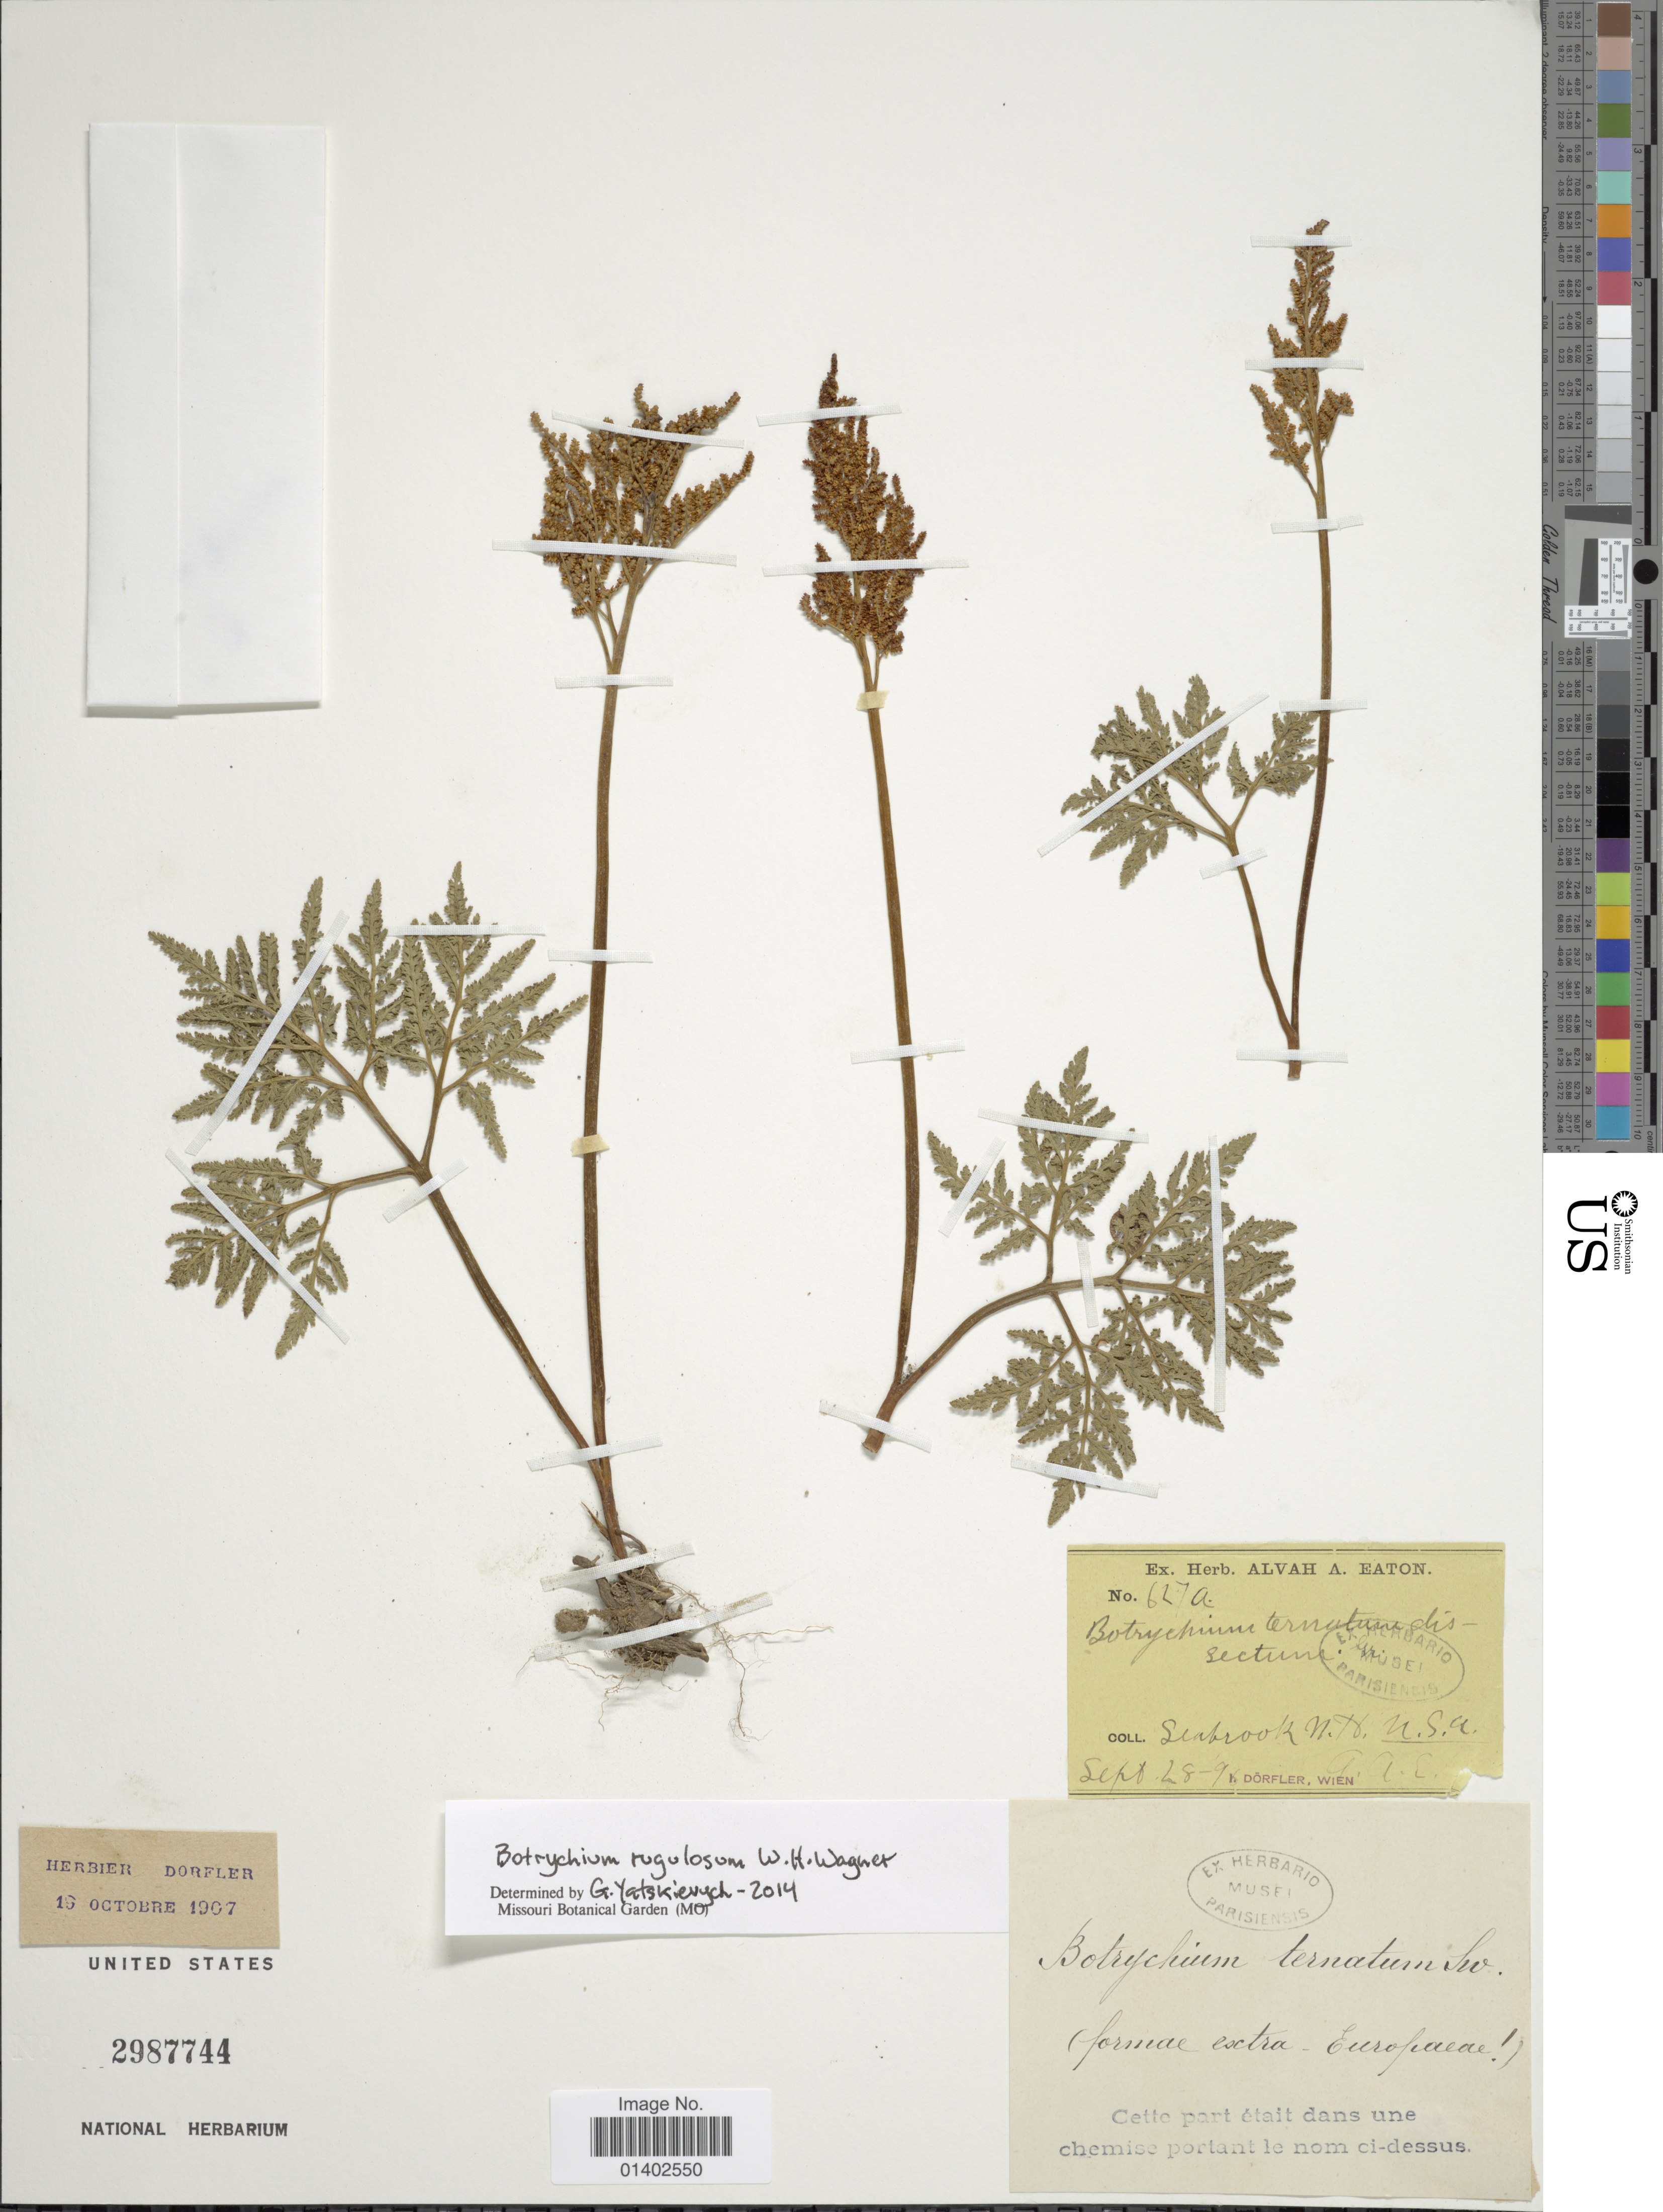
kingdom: Plantae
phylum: Tracheophyta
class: Polypodiopsida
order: Ophioglossales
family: Ophioglossaceae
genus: Botrychium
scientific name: Botrychium rugulosum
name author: W.H. Wagner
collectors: A. A. Eaton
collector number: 627a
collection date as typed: Transcribed d/m/y: 28/9/91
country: United States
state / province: New Hampshire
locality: Seabrook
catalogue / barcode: US 2987744